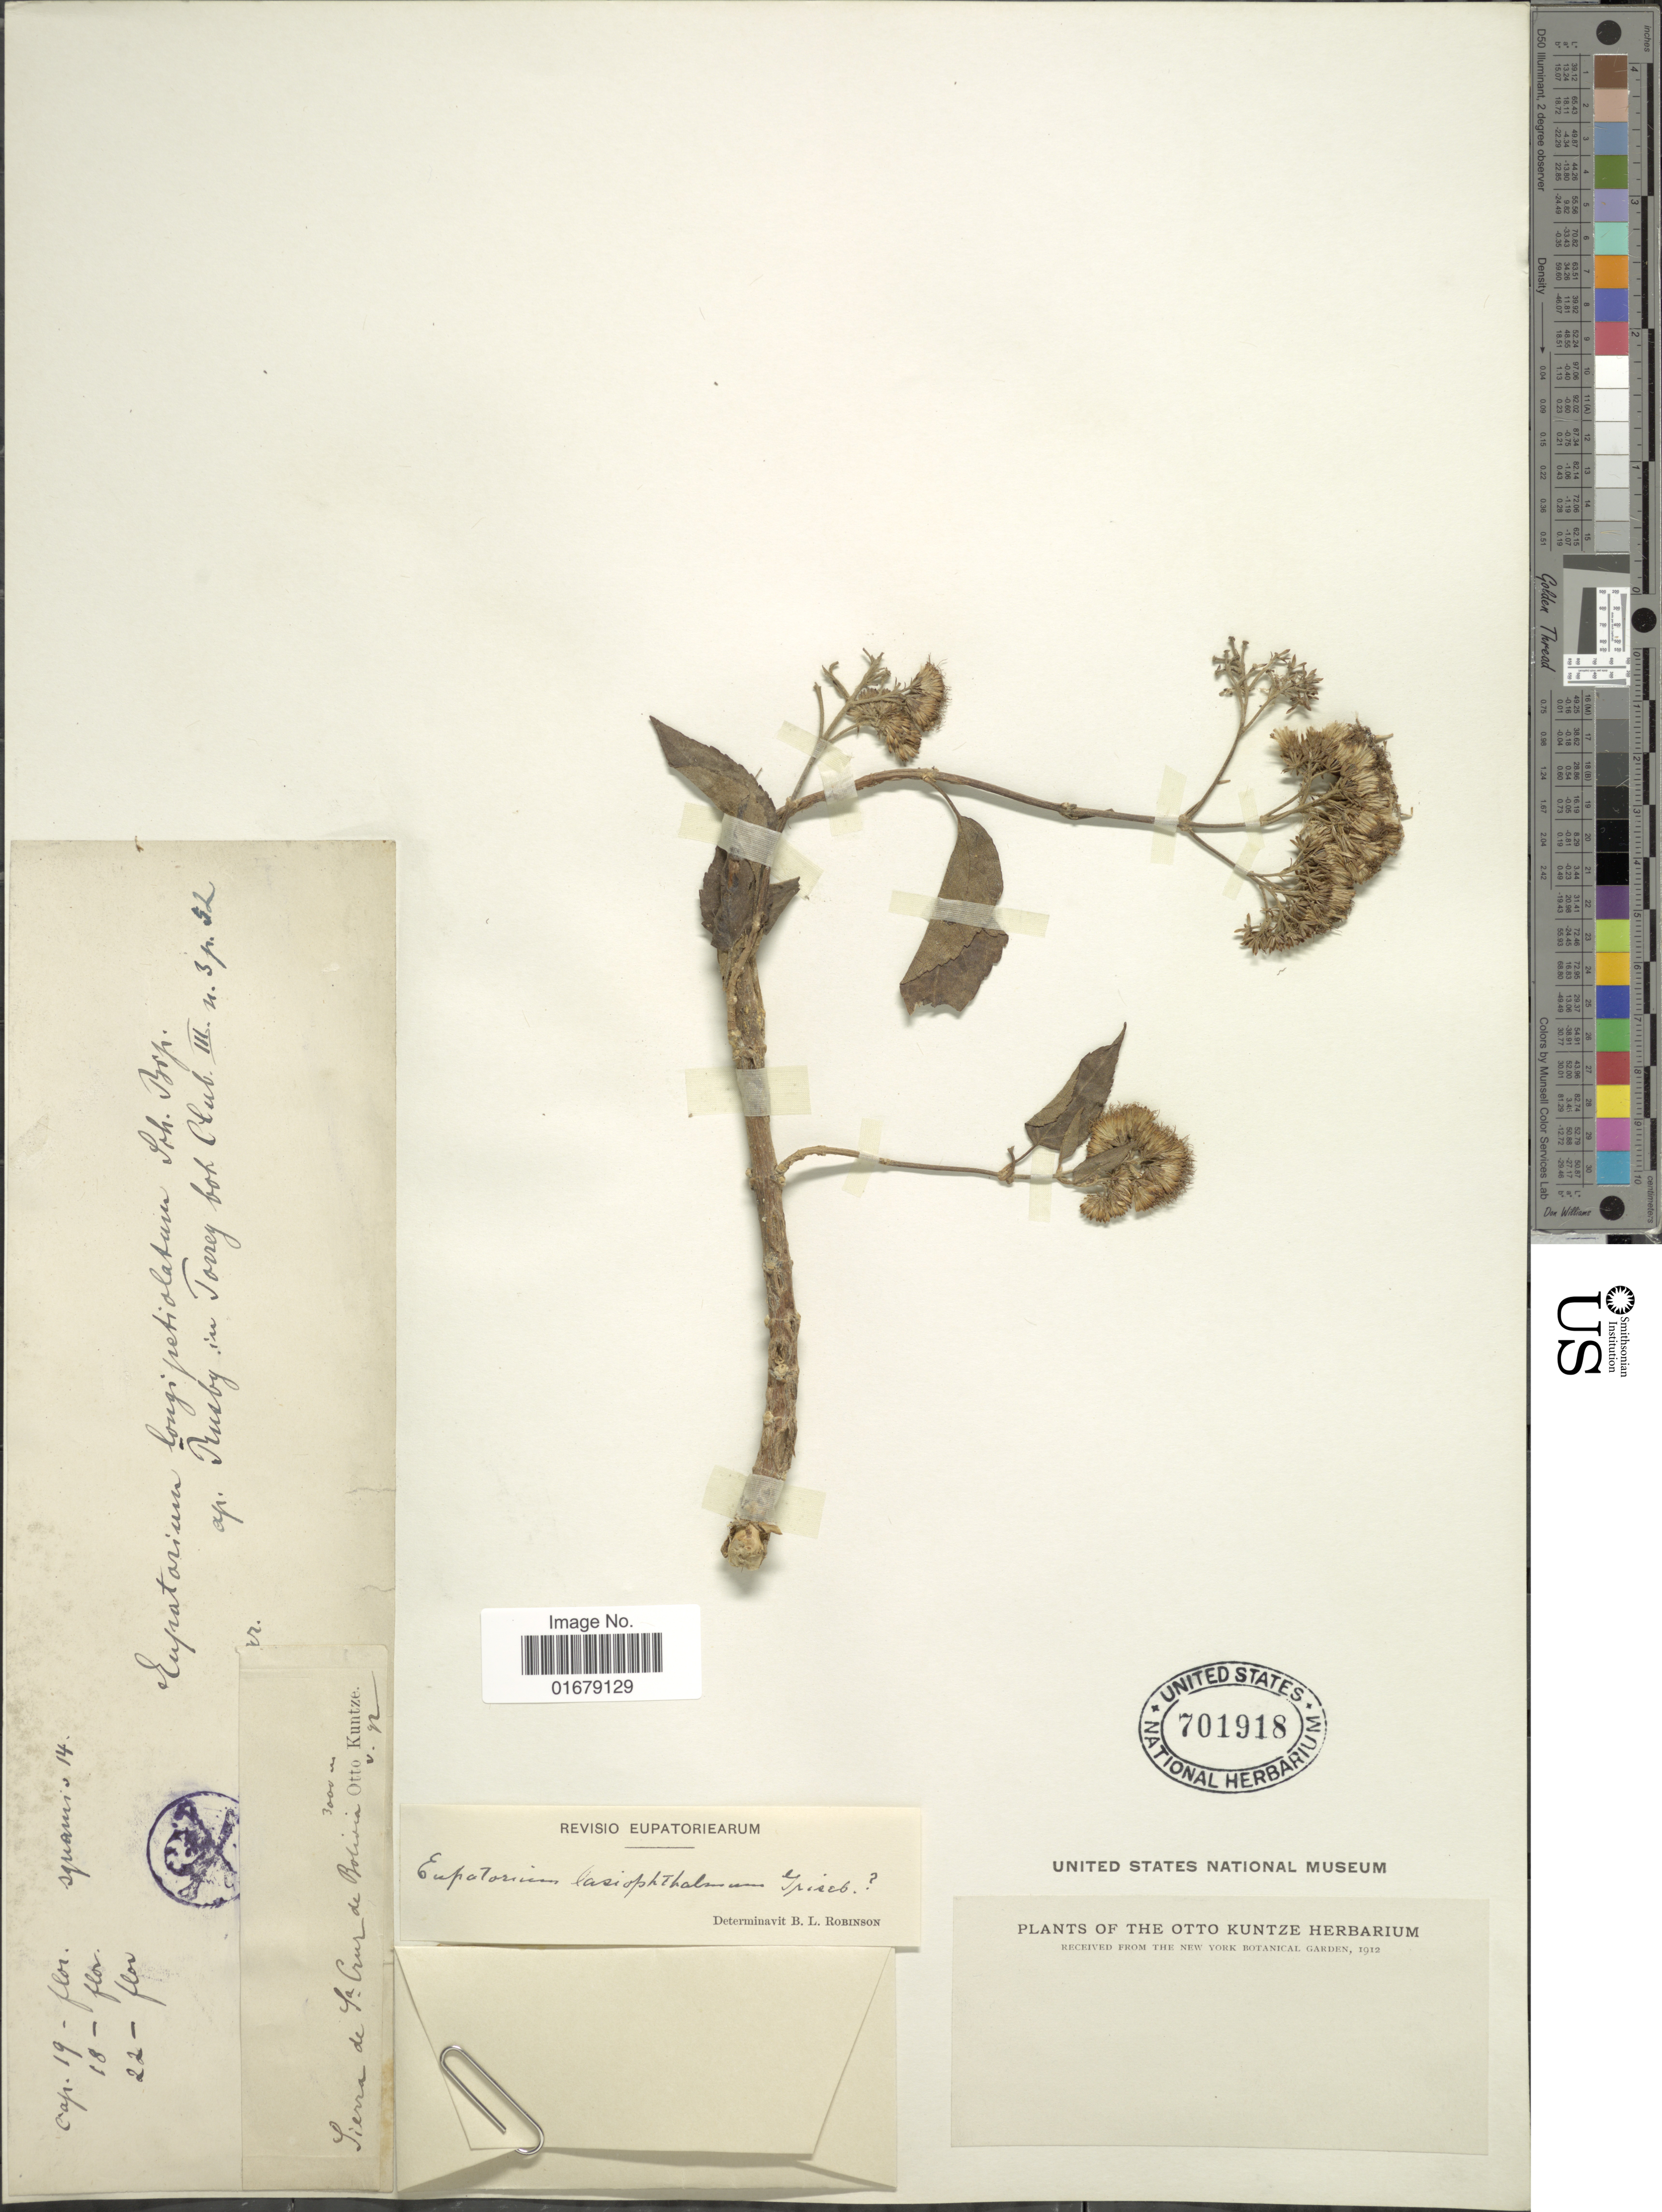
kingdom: Plantae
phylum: Tracheophyta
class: Magnoliopsida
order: Asterales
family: Asteraceae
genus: Kaunia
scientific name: Kaunia lasiophthalma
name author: (Hieron.) R.M. King & H. Rob.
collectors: C.E.O. Kuntze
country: Bolivia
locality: Sierra de la Cruz de Bolivia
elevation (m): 3000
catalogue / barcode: US 701918